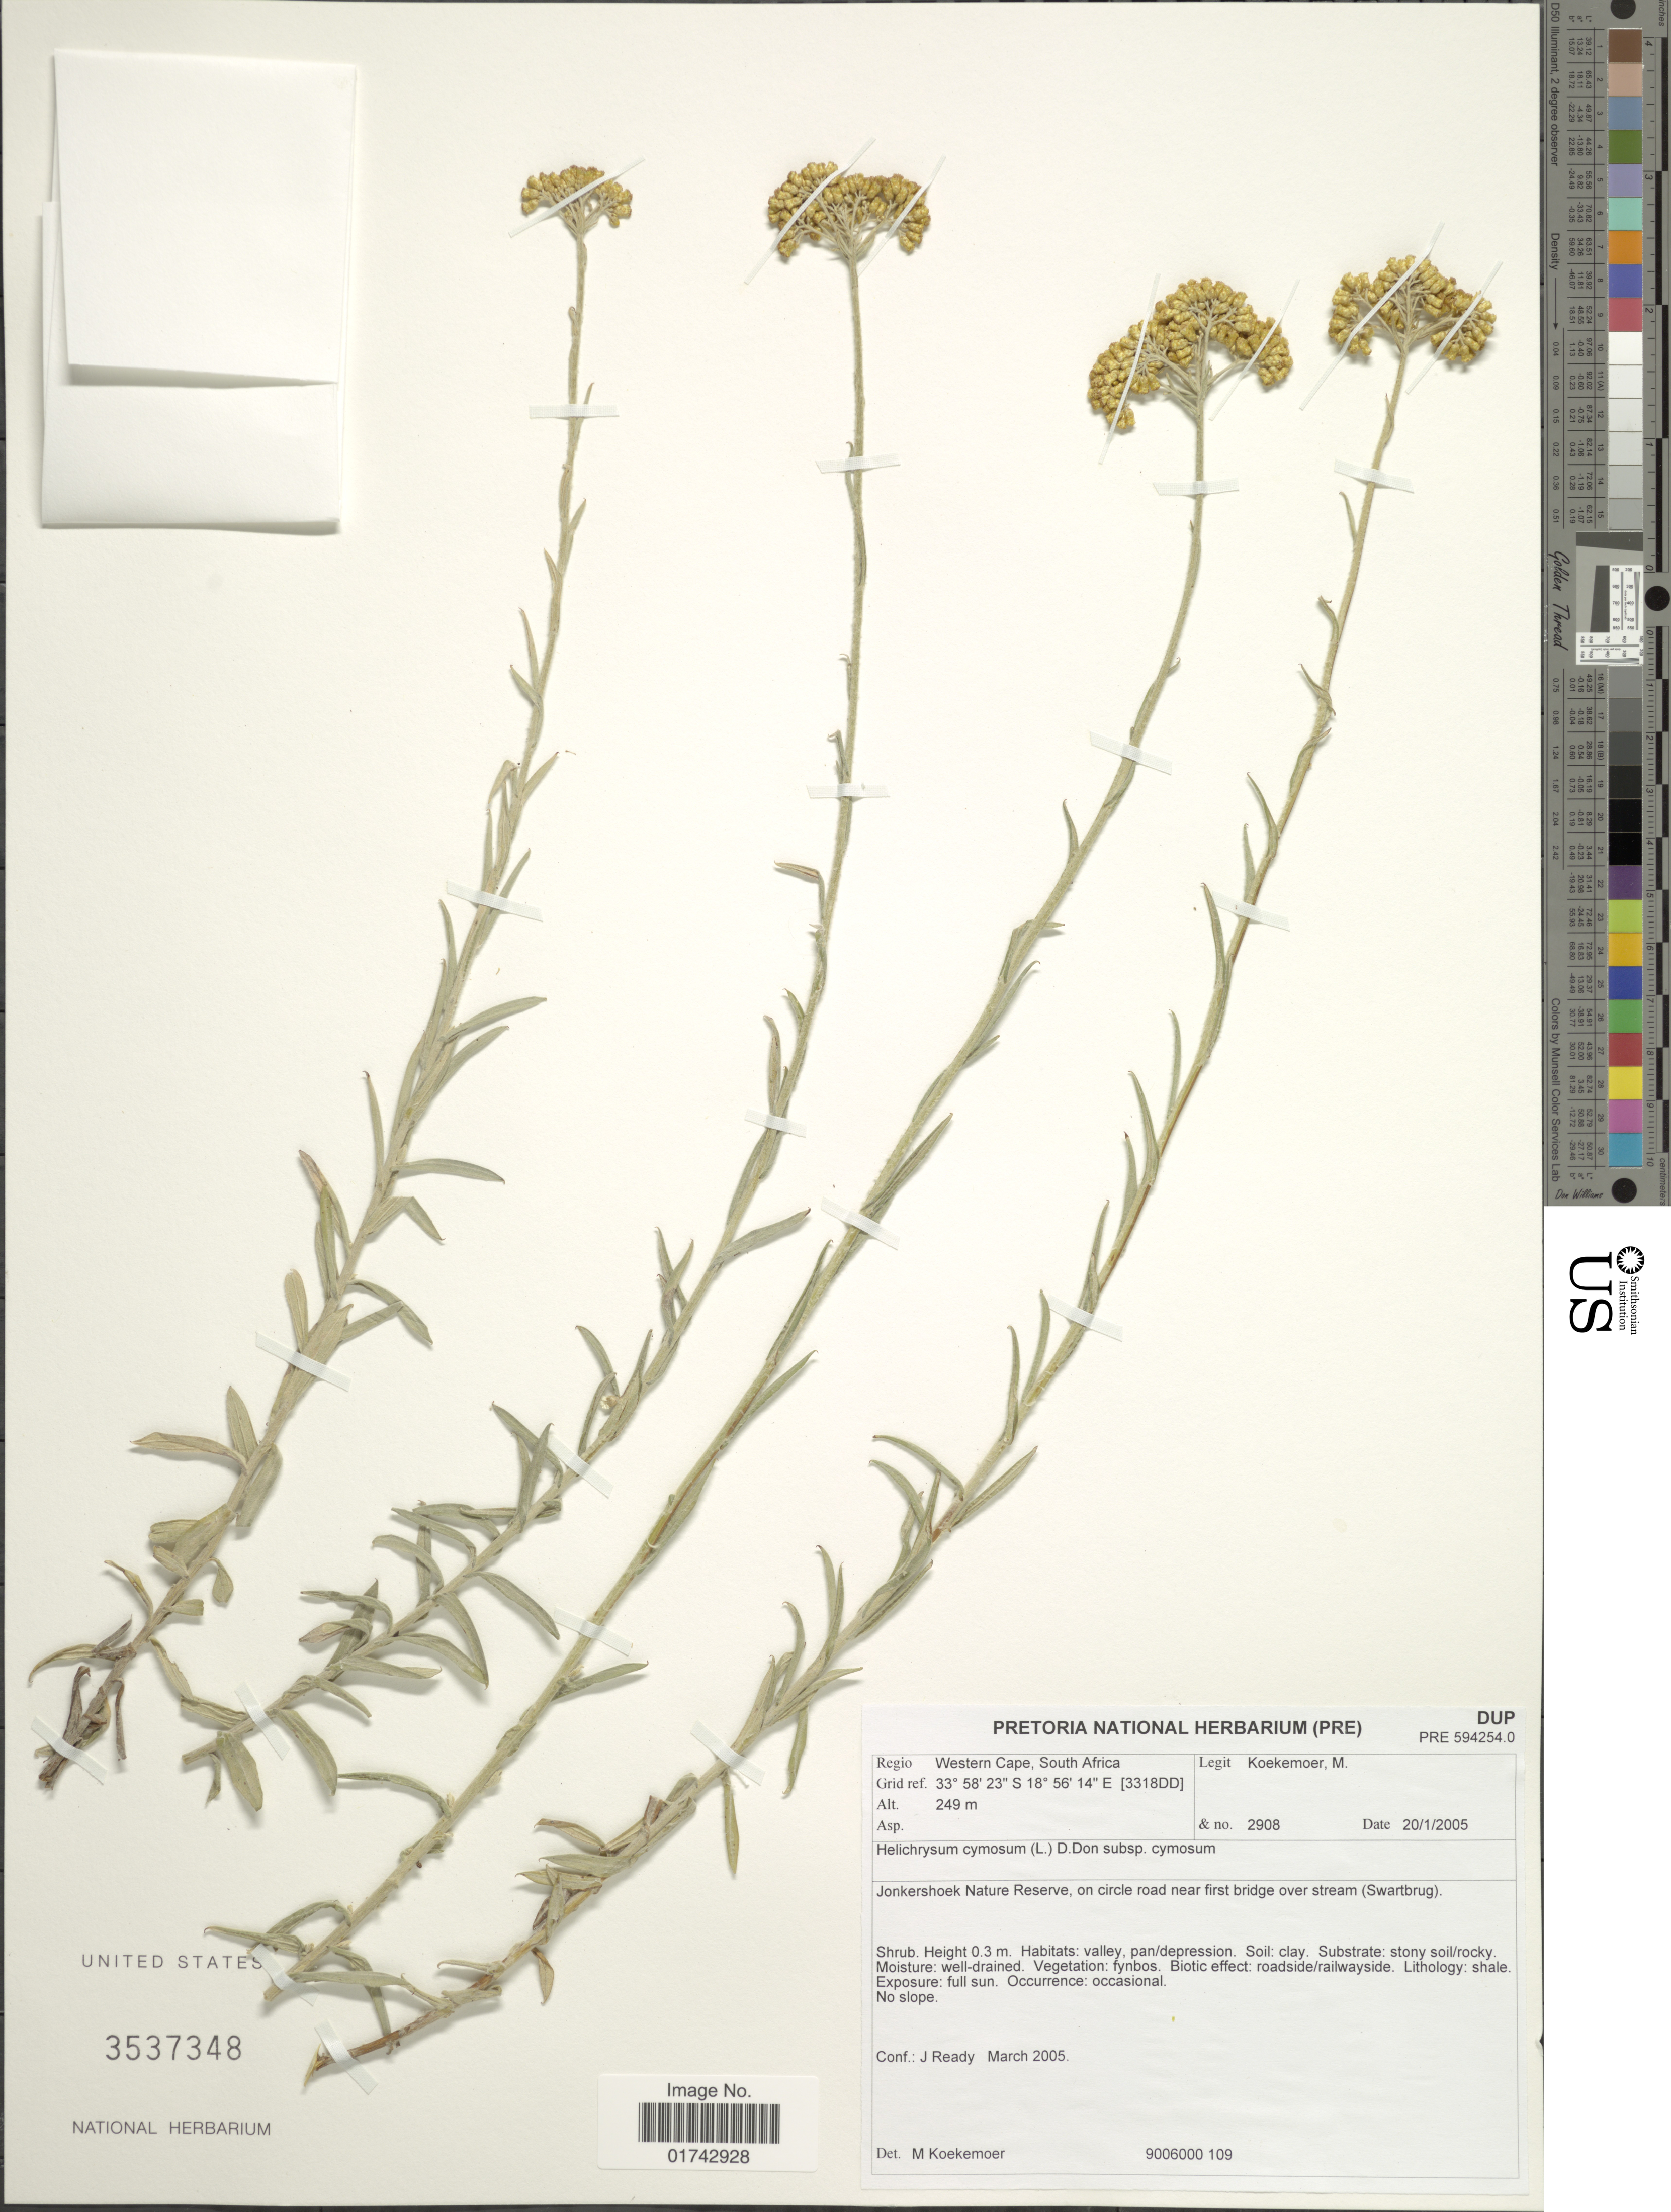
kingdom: Plantae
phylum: Tracheophyta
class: Magnoliopsida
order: Asterales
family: Asteraceae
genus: Helichrysum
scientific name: Helichrysum cymosum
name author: (L.) D. Don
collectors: M. Koekemoer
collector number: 2908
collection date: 2005-01-20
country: South Africa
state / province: Western Cape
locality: Regio Western CapeSouth Africa, Grid ref. [3318DD] Jonkershoek Nature Reserve, on circle road near first bridge over stream (Swartbrug)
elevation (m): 249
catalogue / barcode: US 3537348